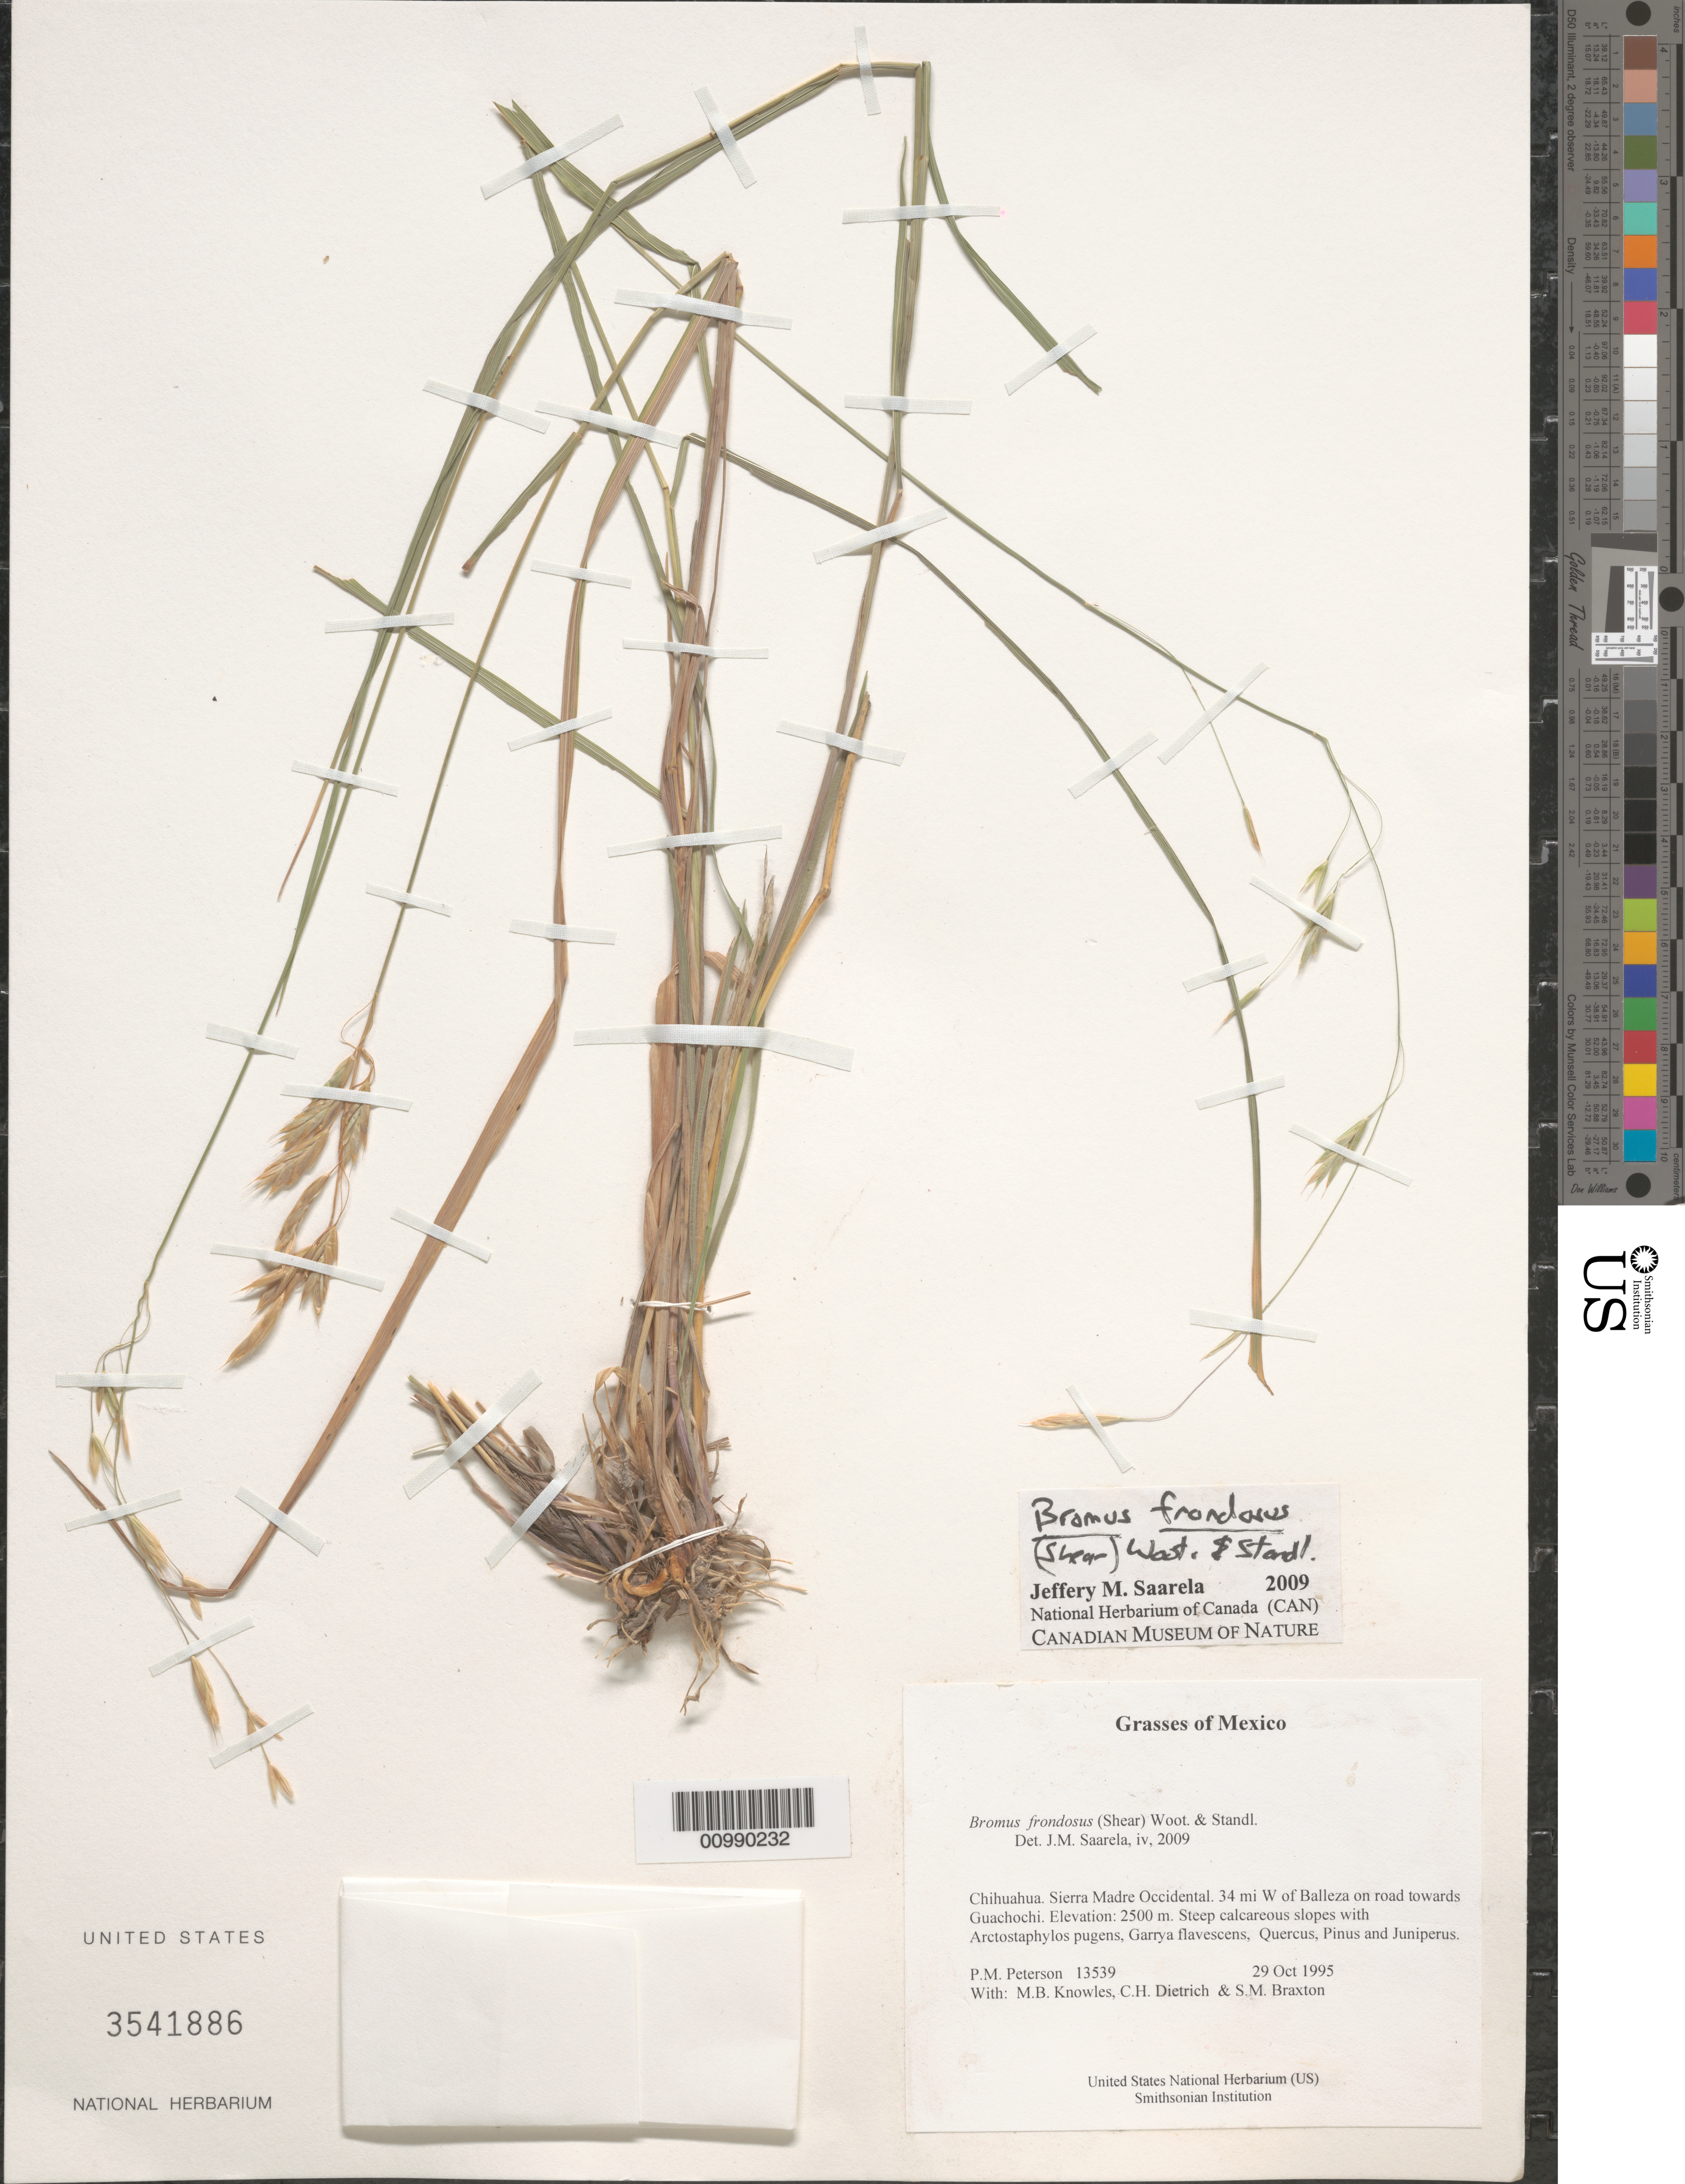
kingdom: Plantae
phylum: Tracheophyta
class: Liliopsida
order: Poales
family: Poaceae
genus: Bromus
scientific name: Bromus frondosus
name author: (Shear) Wooton & Standl.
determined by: Saarela, J. M., (CAN), Canadian Museum of Nature (CANADA)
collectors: P. M. Peterson, M. B. Knowles, C. Dietrich & S. Braxton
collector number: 13539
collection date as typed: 29 Oct 1995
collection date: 1995-10-29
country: Mexico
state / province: Chihuahua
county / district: Sierra Madre Occidental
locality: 34 mi W of Balleza on road towards Guachochi.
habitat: Steep calcareous slopes with Arctostaphylos pugens, Garrya flavescens, Quercus, Pinus and Juniperus.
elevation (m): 2500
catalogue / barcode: US 3541886